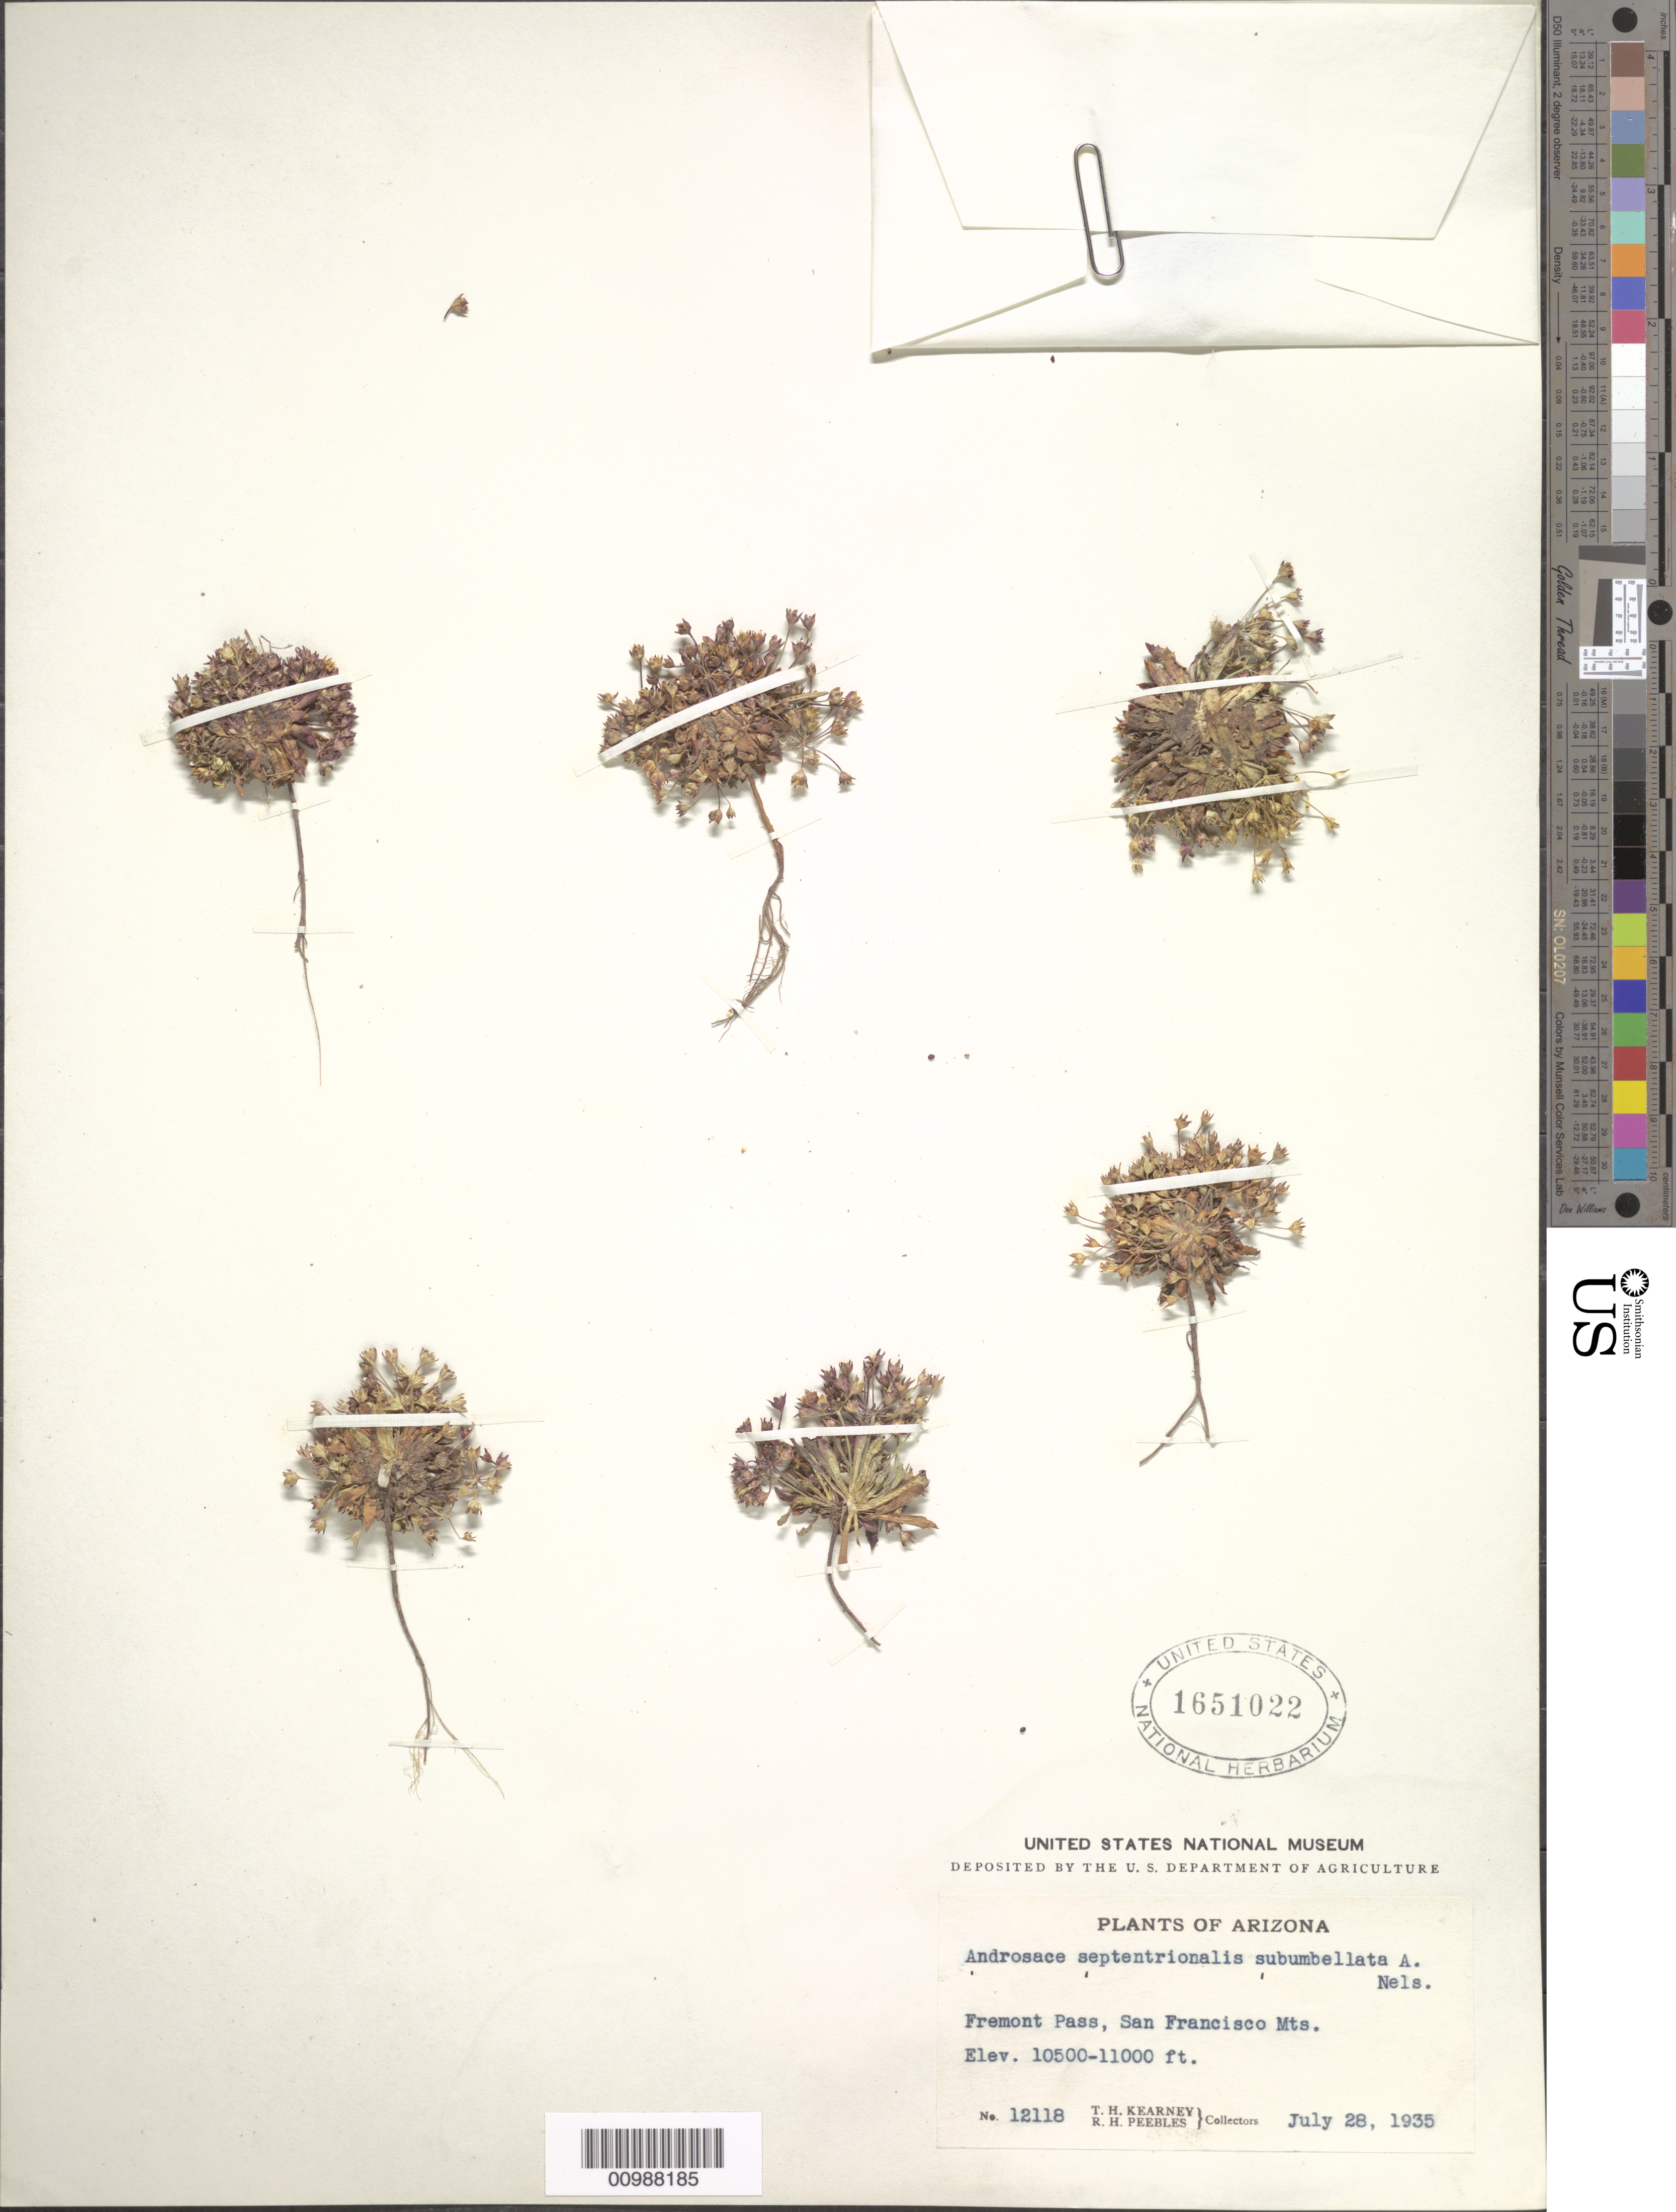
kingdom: Plantae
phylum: Tracheophyta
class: Magnoliopsida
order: Ericales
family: Primulaceae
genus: Androsace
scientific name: Androsace septentrionalis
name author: L.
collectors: T. H. Kearney & R. H. Peebles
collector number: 12118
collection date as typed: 28 Jul 1935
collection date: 1935-07-28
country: United States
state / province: Arizona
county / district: Coconino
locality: Fremont Pass, San Francisco Mountains.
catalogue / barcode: US 1651022